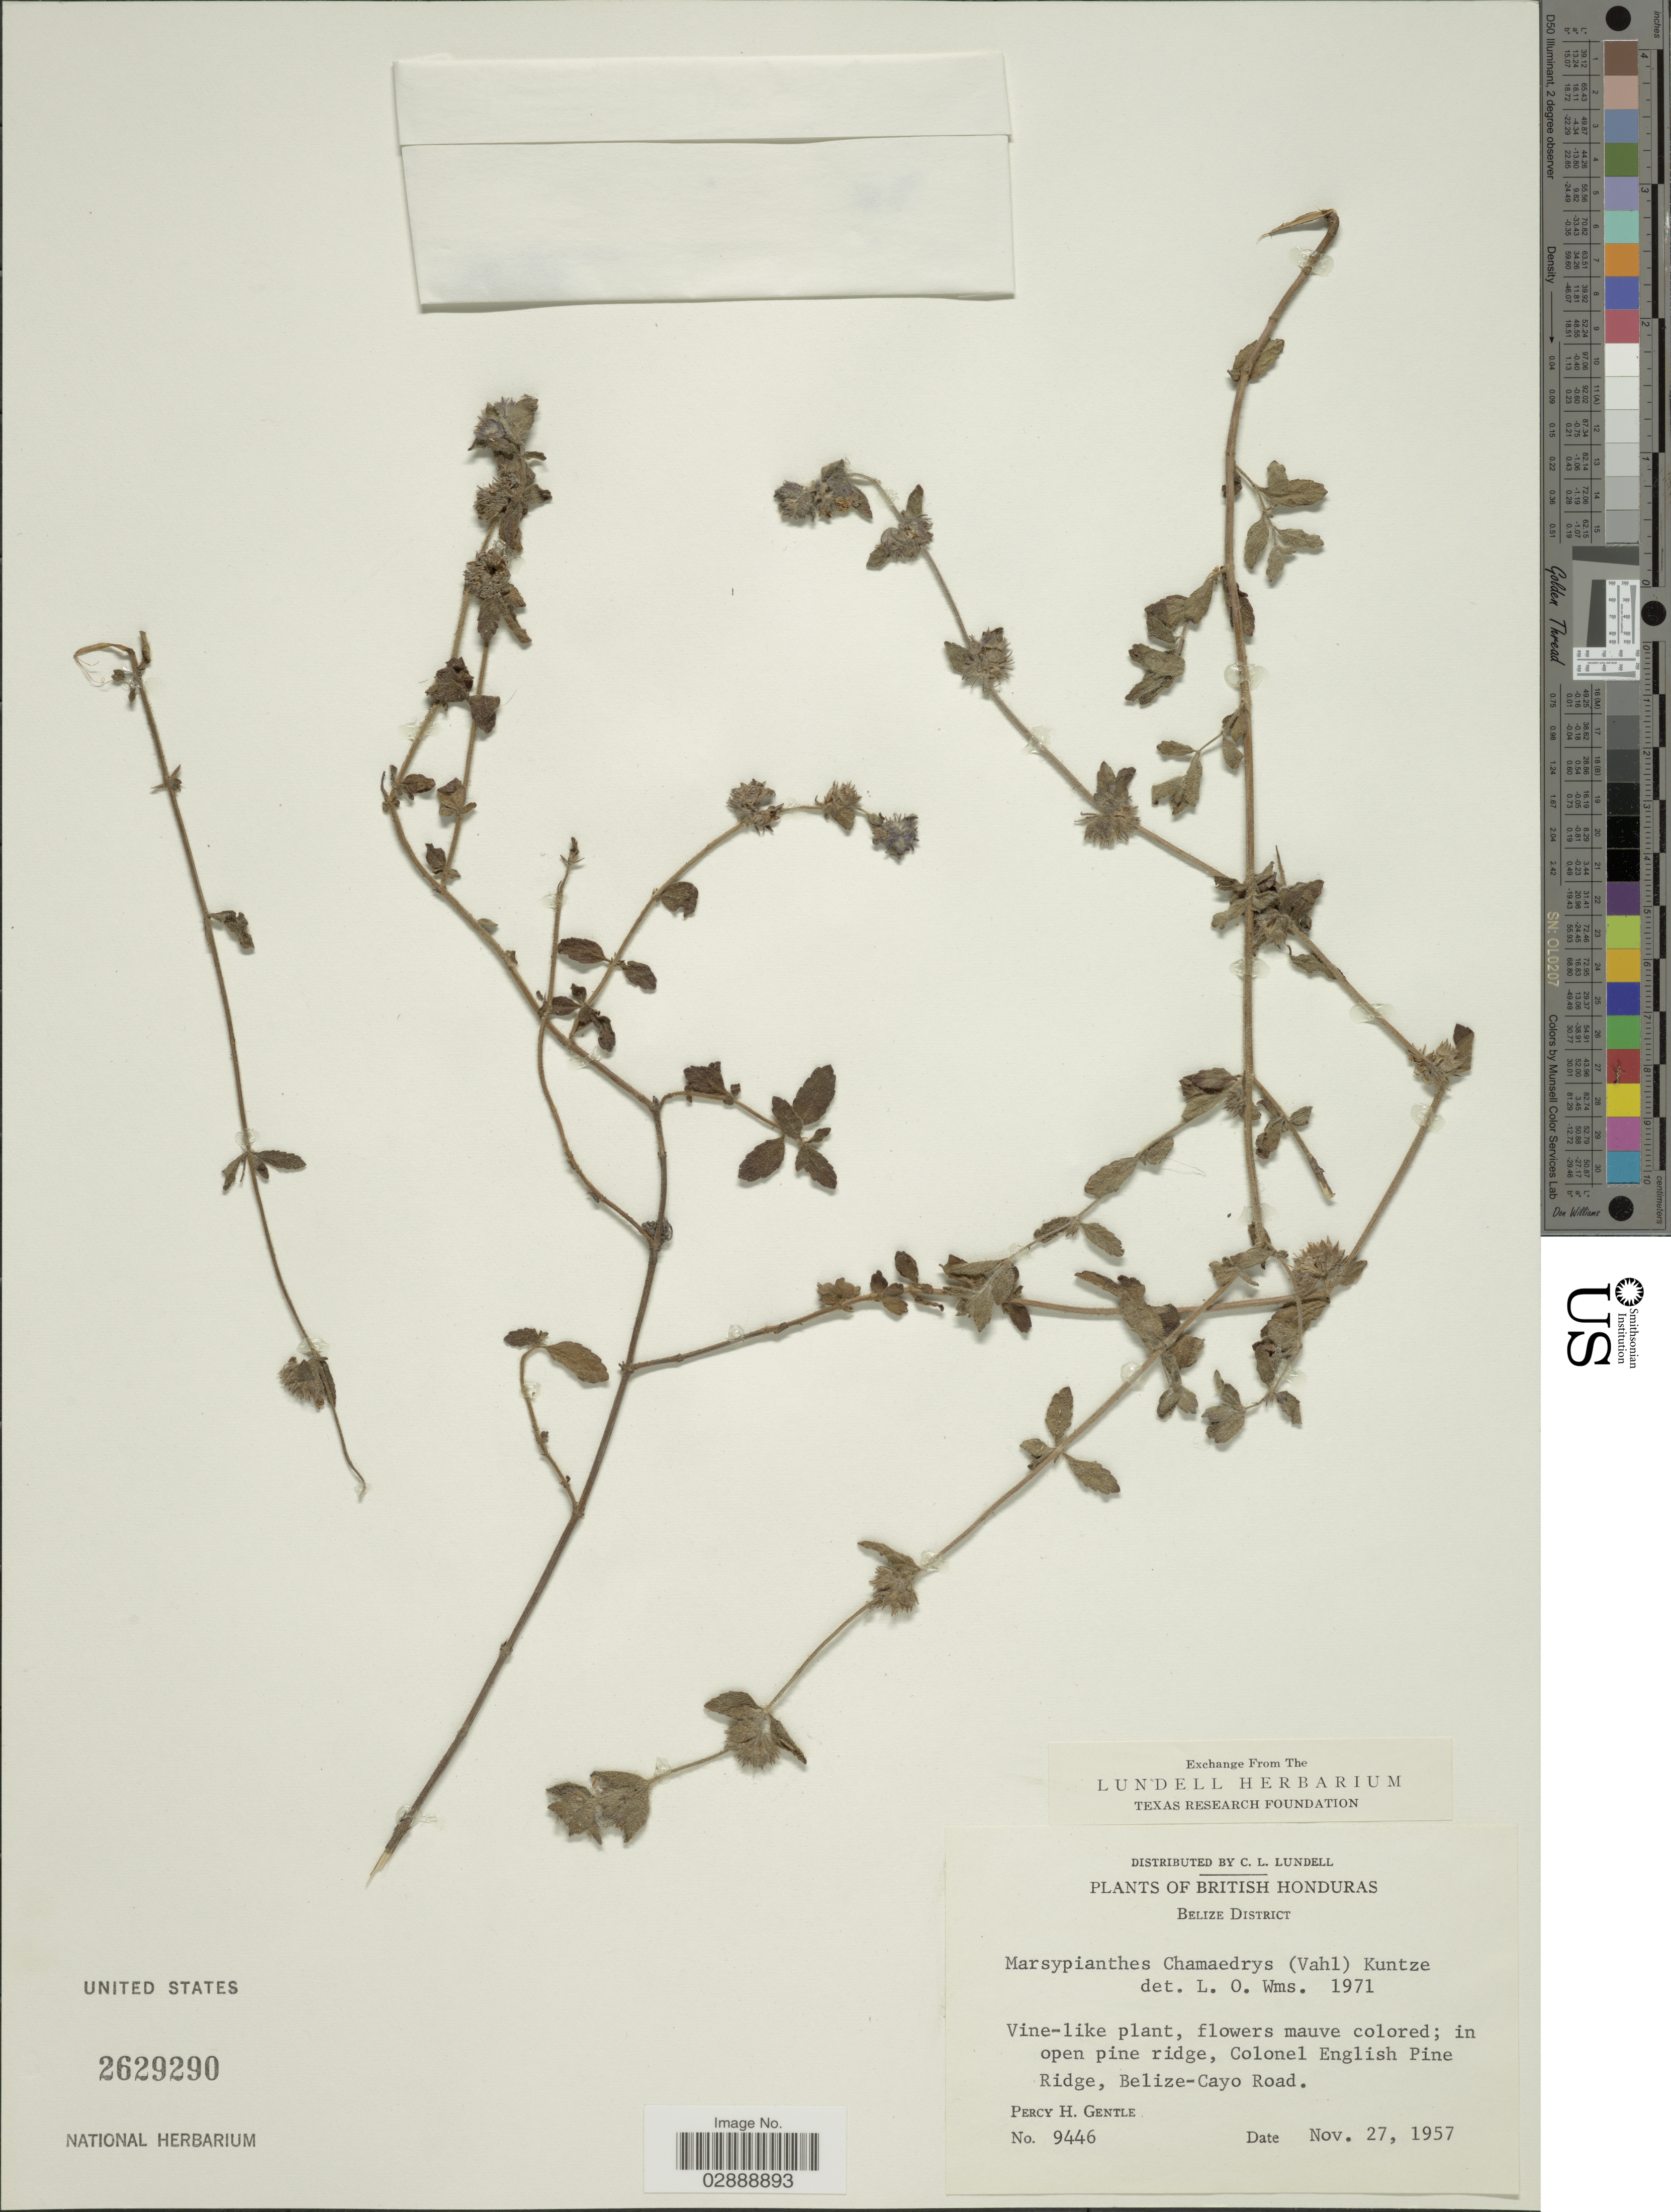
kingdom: Plantae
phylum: Tracheophyta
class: Magnoliopsida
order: Lamiales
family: Lamiaceae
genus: Marsypianthes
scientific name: Marsypianthes chamaedrys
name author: (Vahl) Kuntze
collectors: P. H. Gentle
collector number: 9446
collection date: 1957-11-27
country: Belize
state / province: Belize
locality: British Honduras. Belize District. Colonel English Pine Ridge, Belize-Cayo Road.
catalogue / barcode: US 2629290